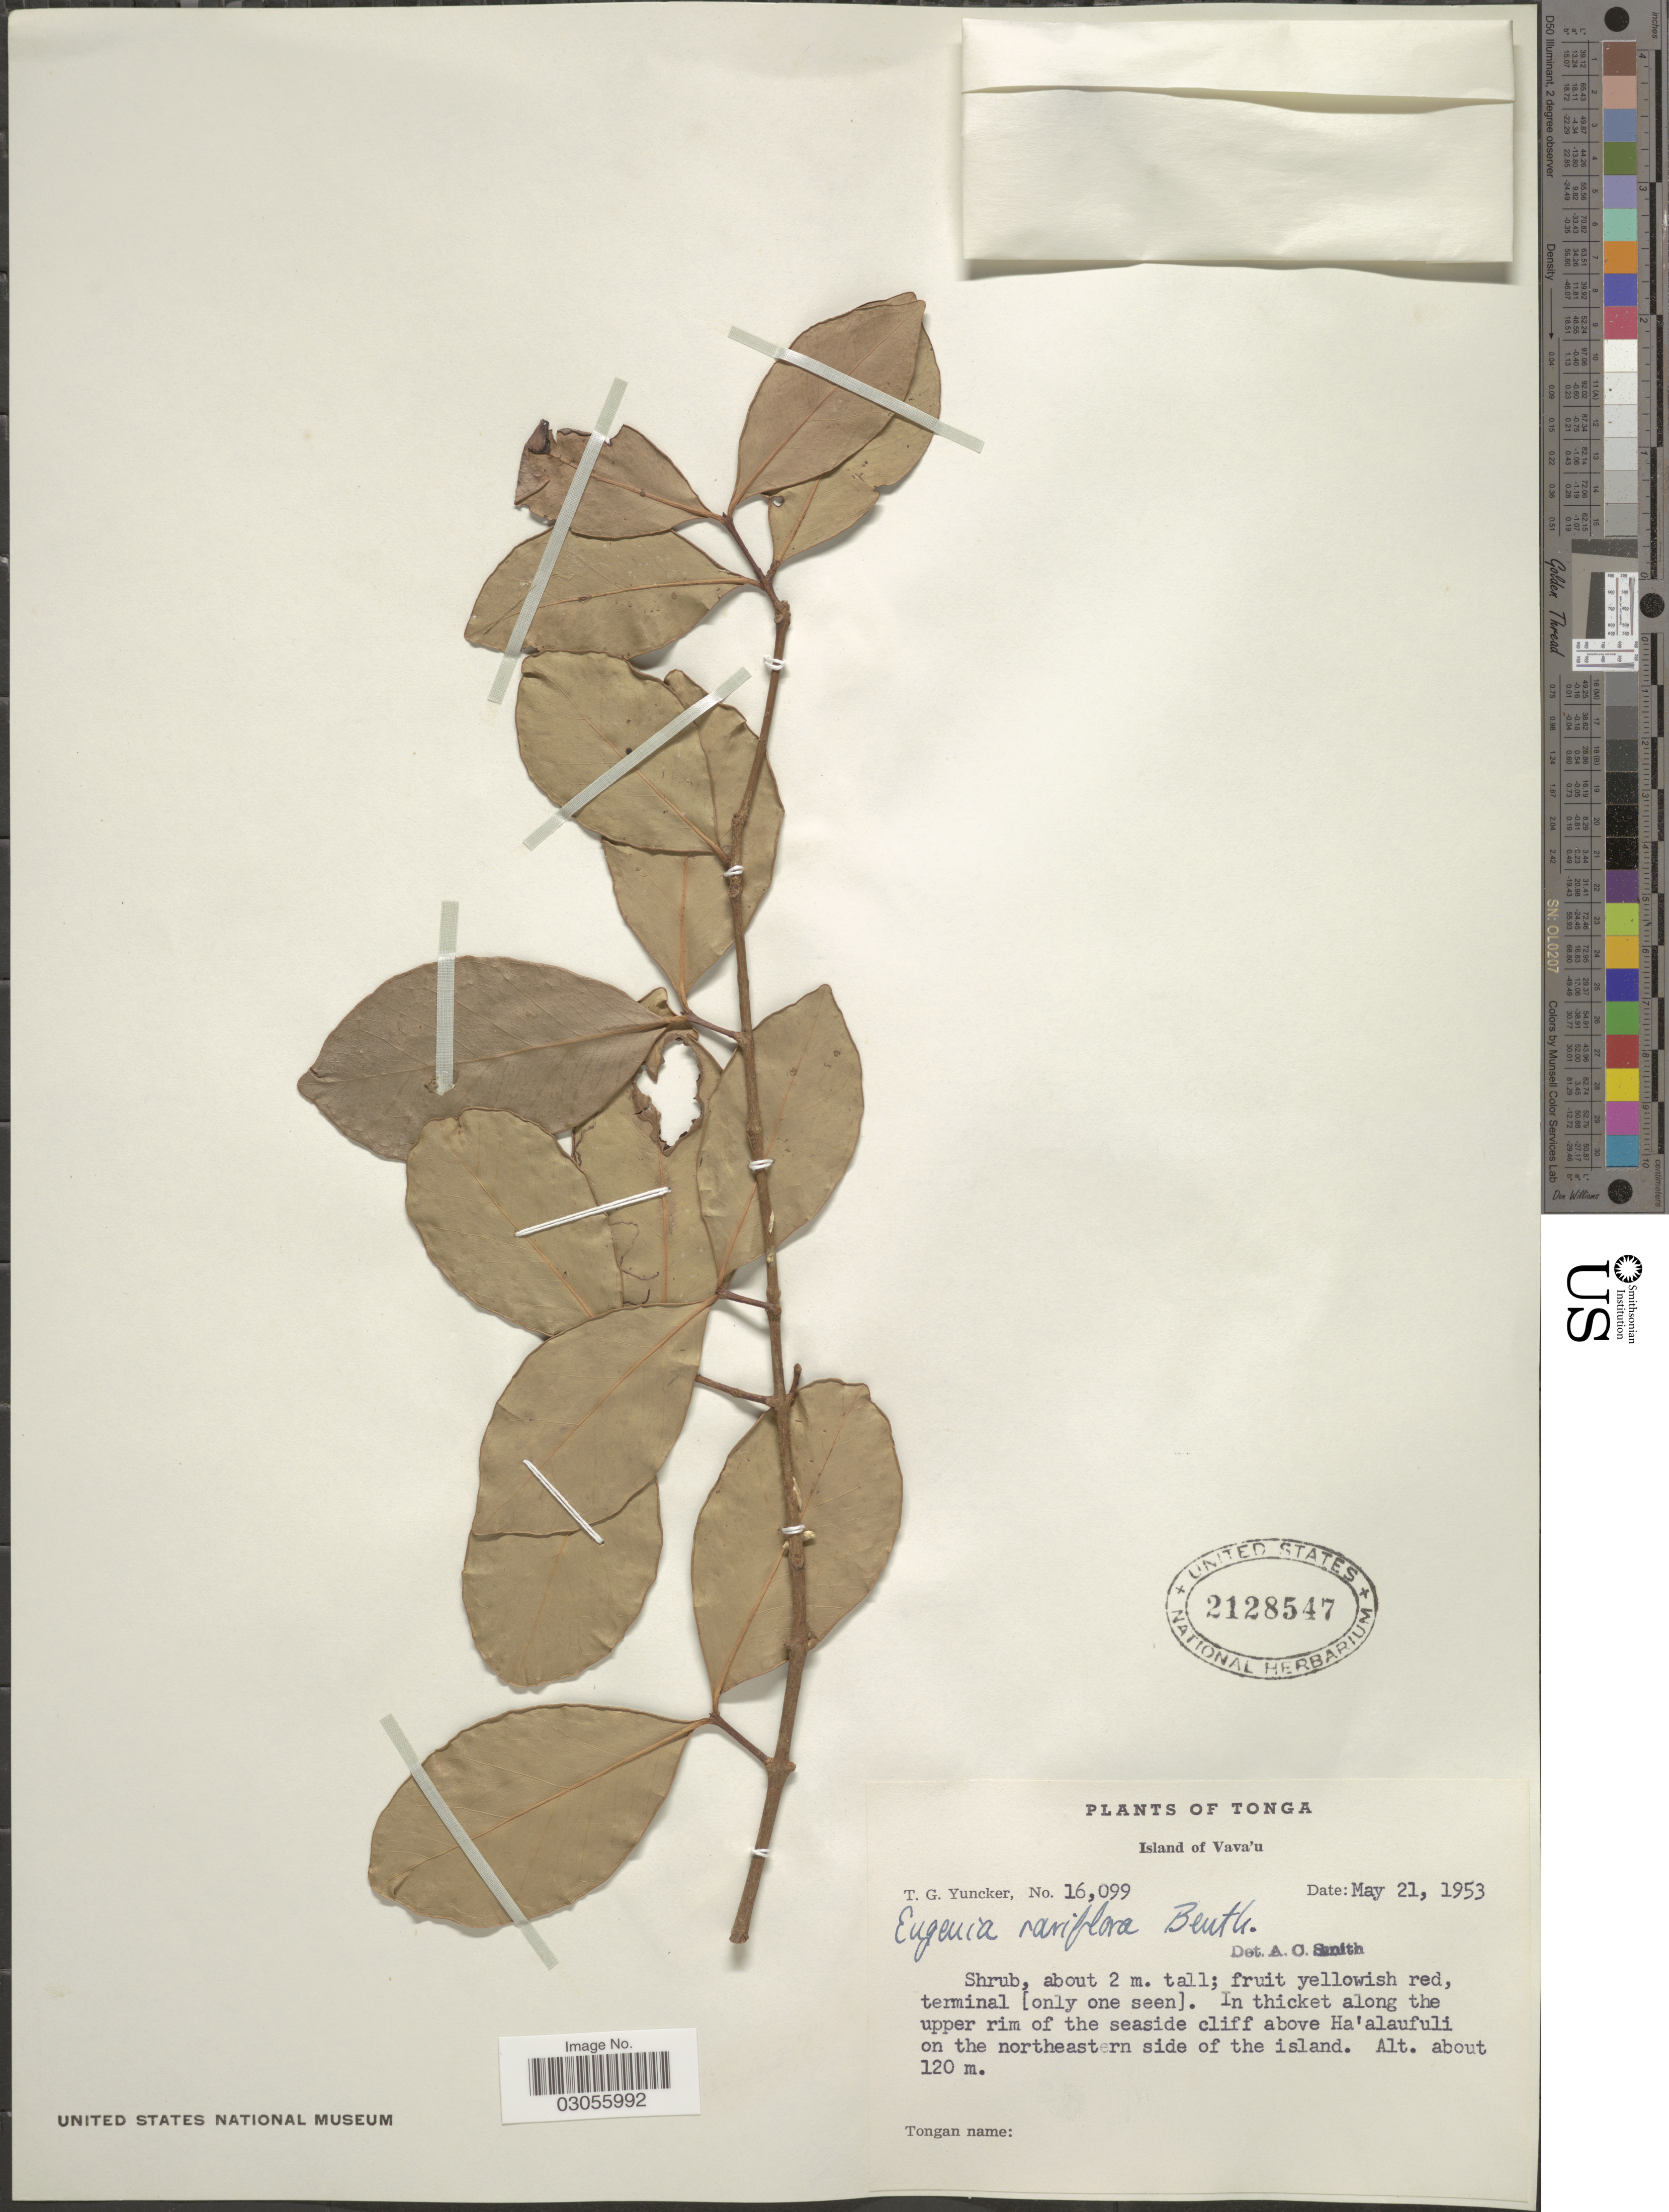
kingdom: Plantae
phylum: Tracheophyta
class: Magnoliopsida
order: Myrtales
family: Myrtaceae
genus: Eugenia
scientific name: Eugenia reinwardtiana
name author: (Blume) DC.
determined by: Strong, Mark T., (BOT), Smithsonian Institution - National Museum of Natural History (UNITED STATES)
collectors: T. G. Yuncker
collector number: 16099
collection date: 1953-05-21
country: Tonga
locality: Island of Vava'u. In thicket along the upper rim of the seaside cliff above Ha'alaufuli on the northeastern side of the island.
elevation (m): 120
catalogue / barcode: US 2128547